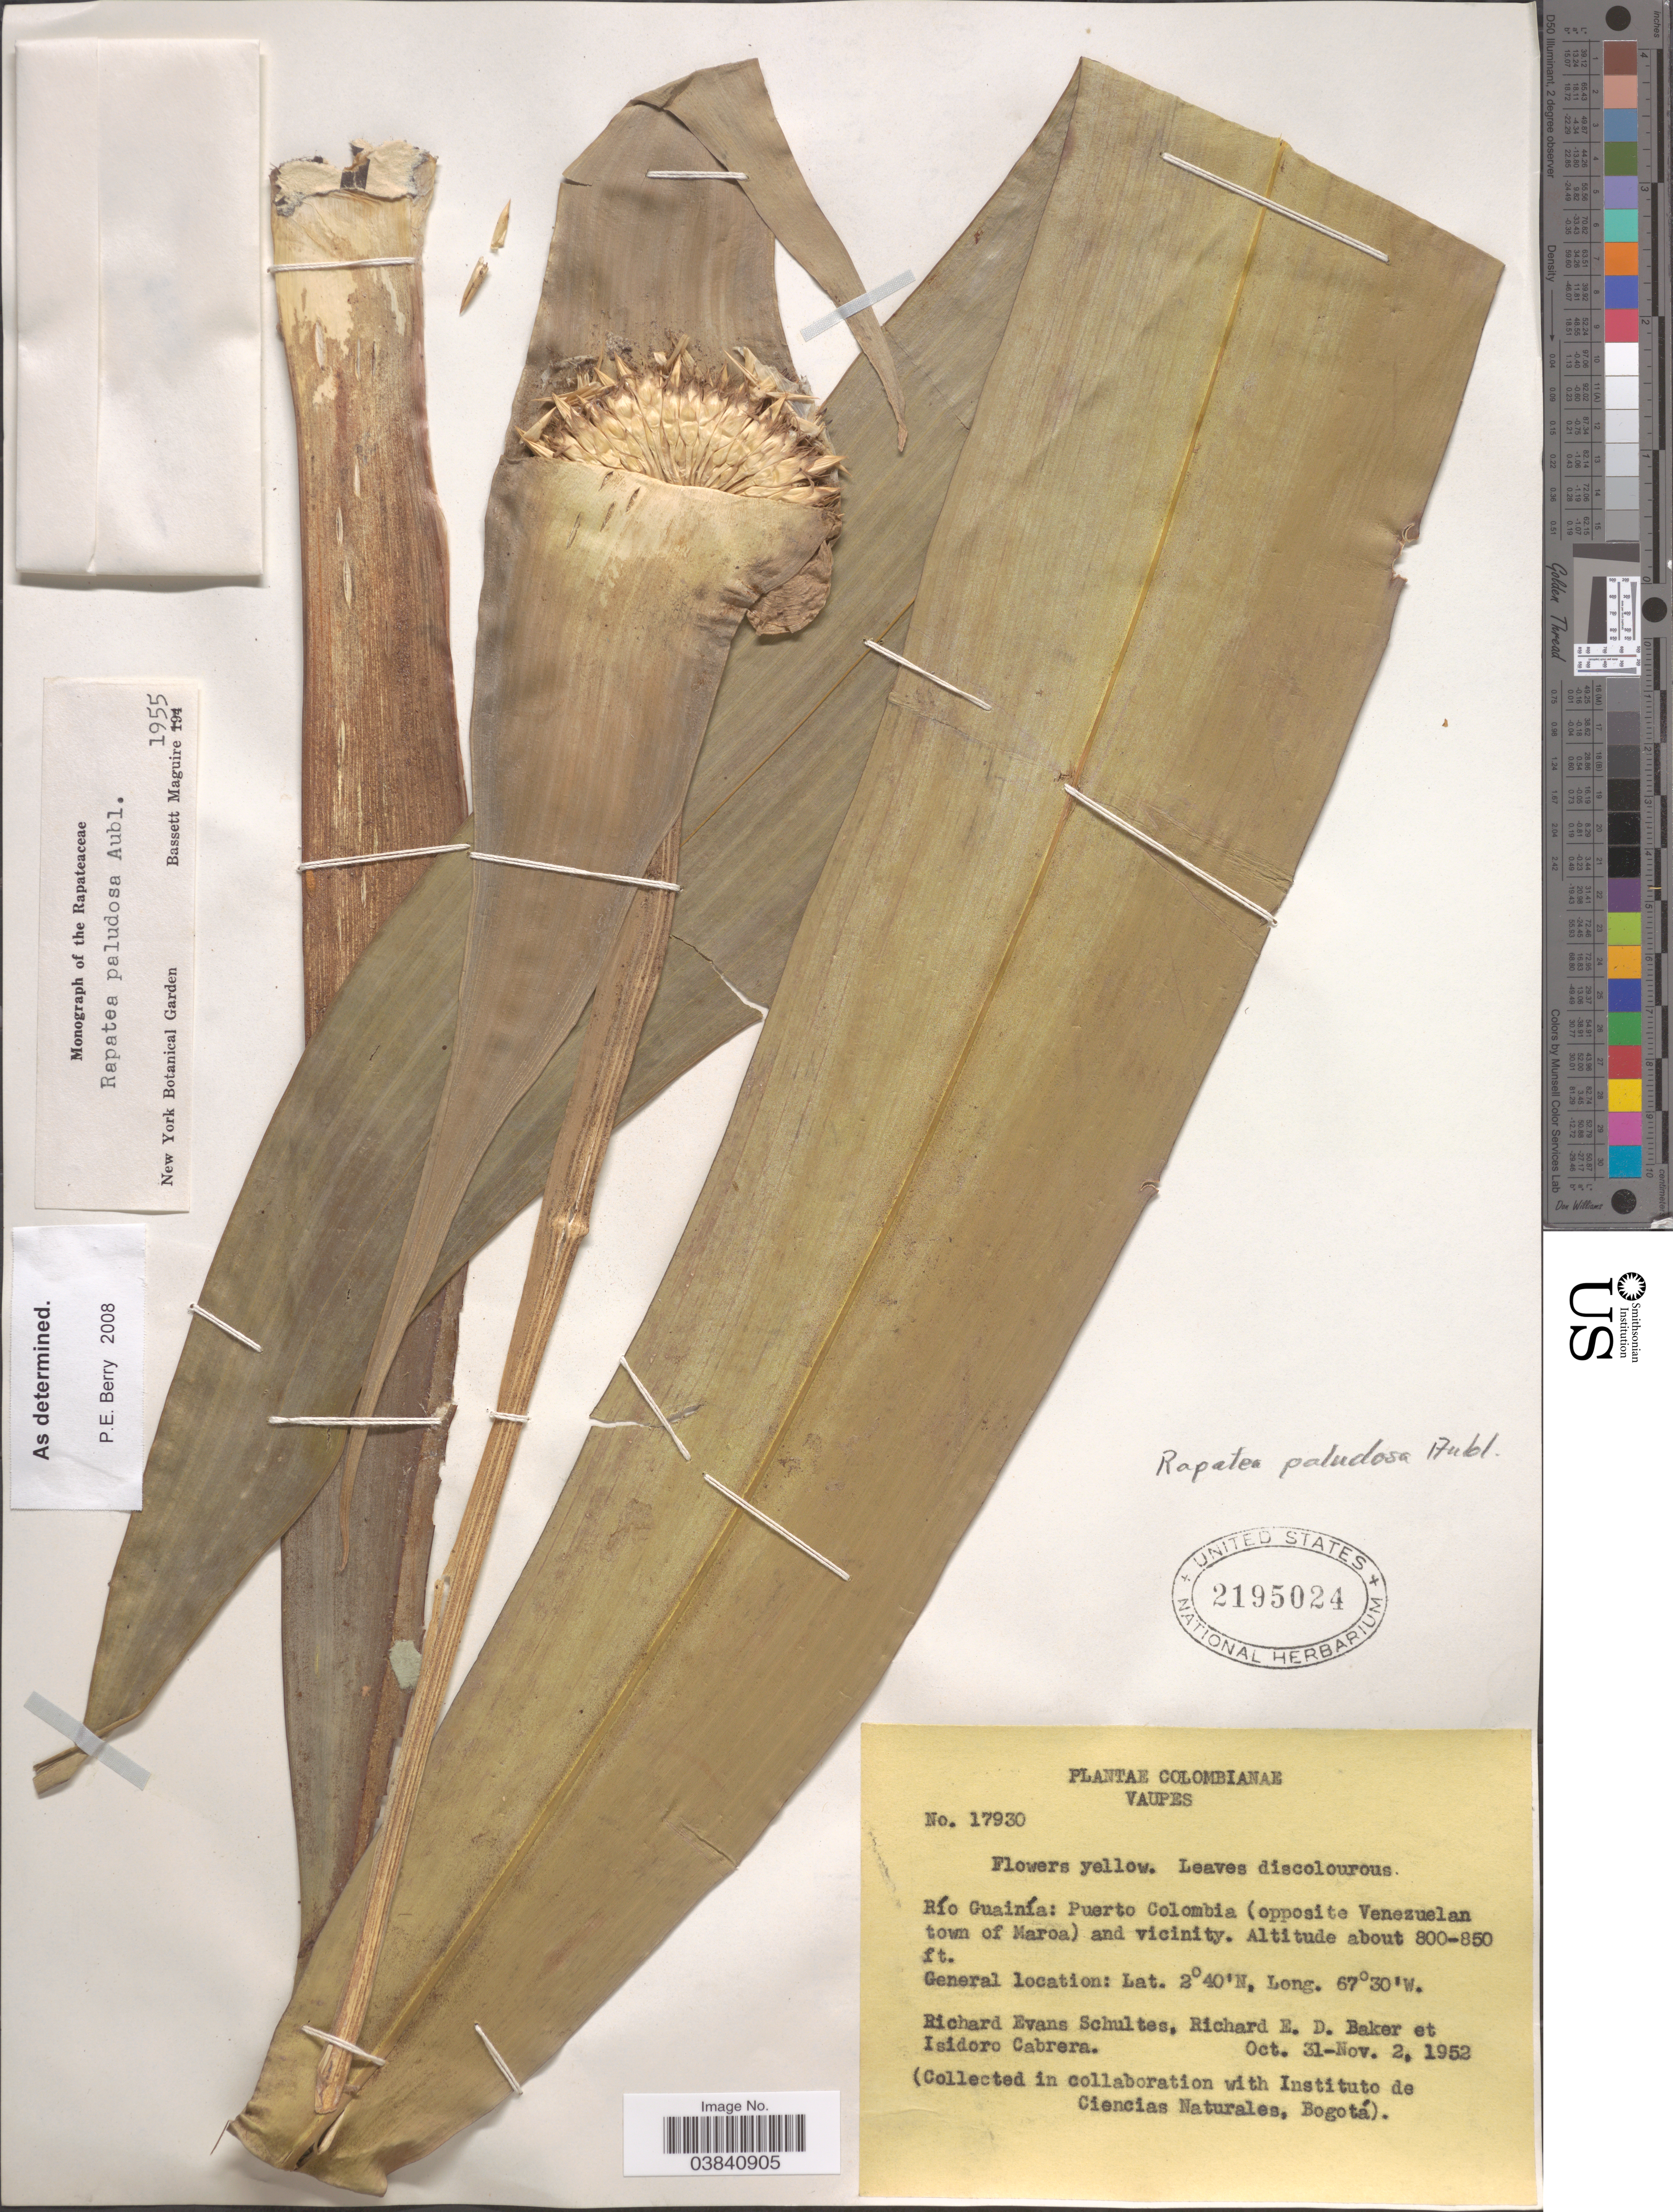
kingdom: Plantae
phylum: Tracheophyta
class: Liliopsida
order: Poales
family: Rapateaceae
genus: Rapatea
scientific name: Rapatea paludosa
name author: Aubl.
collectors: R. E. Schultes, R. E. D. Baker & I. Cabrera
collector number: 17930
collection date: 1952-10-31/1952-11-02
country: Colombia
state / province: Vaupés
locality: Río Guainía: Puerto Colombia (opposite Venezuelan town of Maroa) and vicinity.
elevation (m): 244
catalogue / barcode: US 2195024